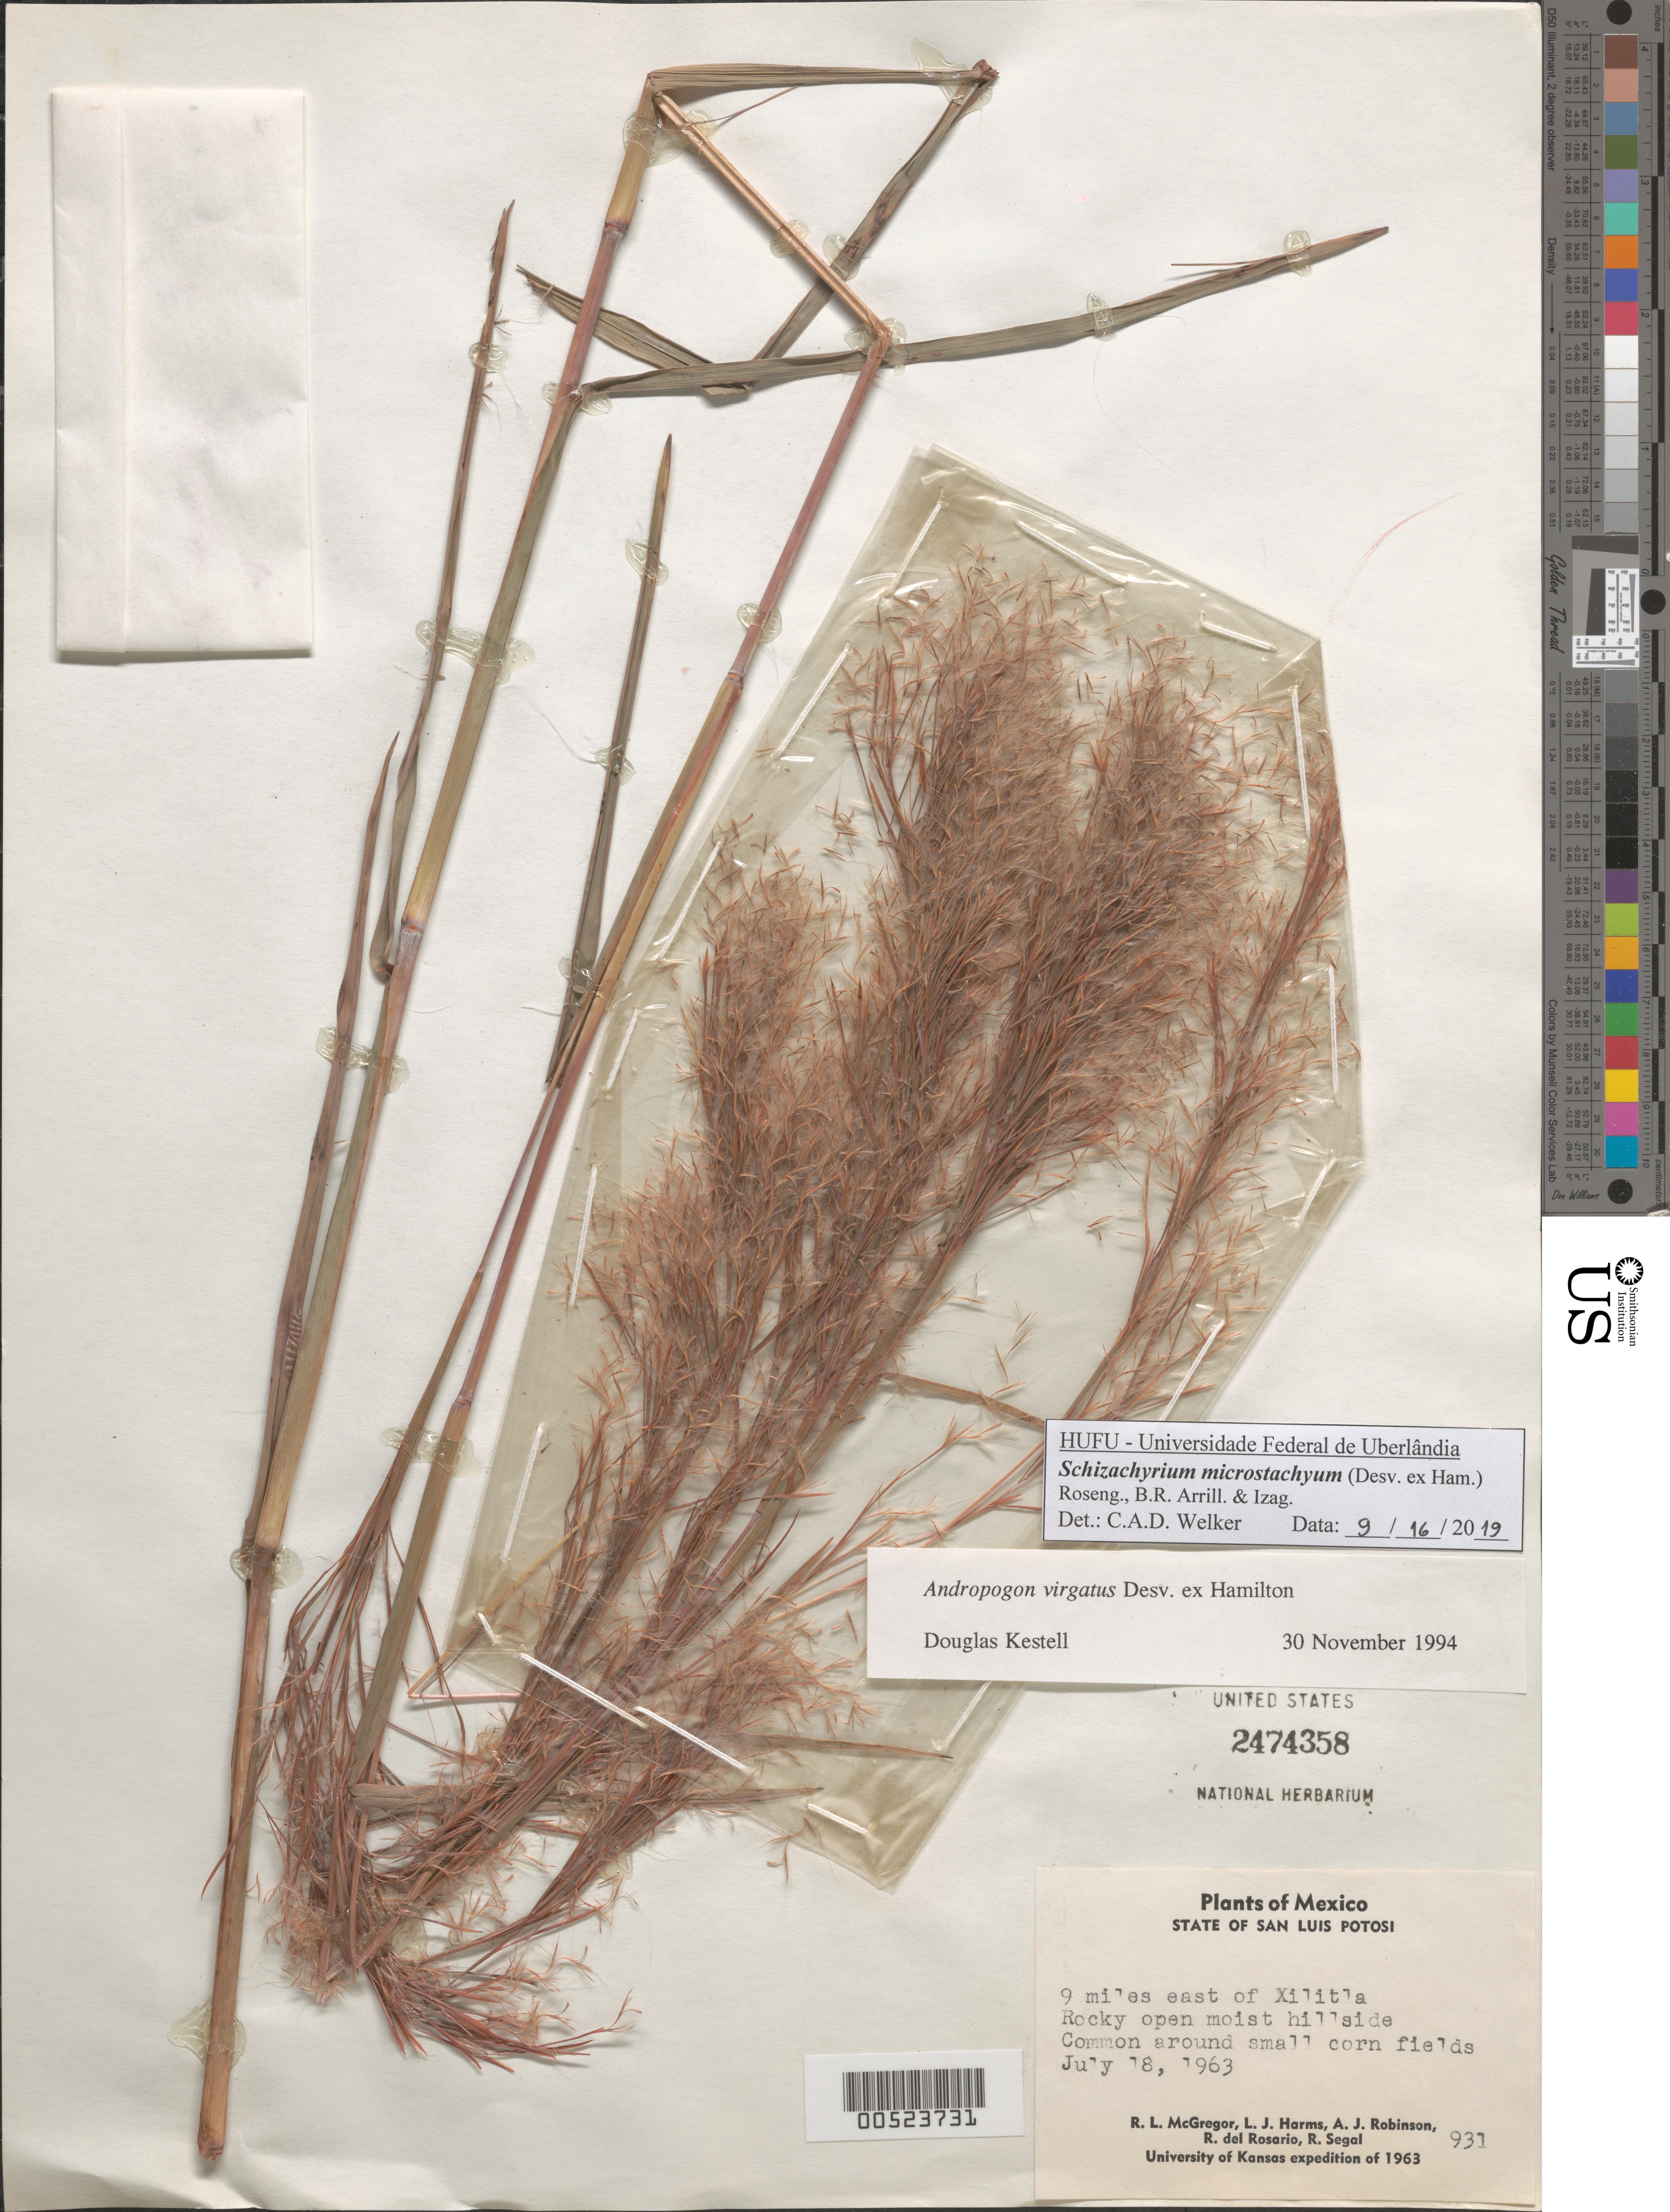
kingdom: Plantae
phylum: Tracheophyta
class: Liliopsida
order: Poales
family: Poaceae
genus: Andropogon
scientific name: Andropogon virgatus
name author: Desv. ex Ham.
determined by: Kestell, Douglas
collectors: R. McGregor, L. Harms & A. J. Robinson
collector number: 931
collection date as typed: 18 Jul 1963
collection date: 1963-07-18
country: Mexico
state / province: San Luis Potosi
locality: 9 mi E of Xilitla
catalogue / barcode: US 2474358